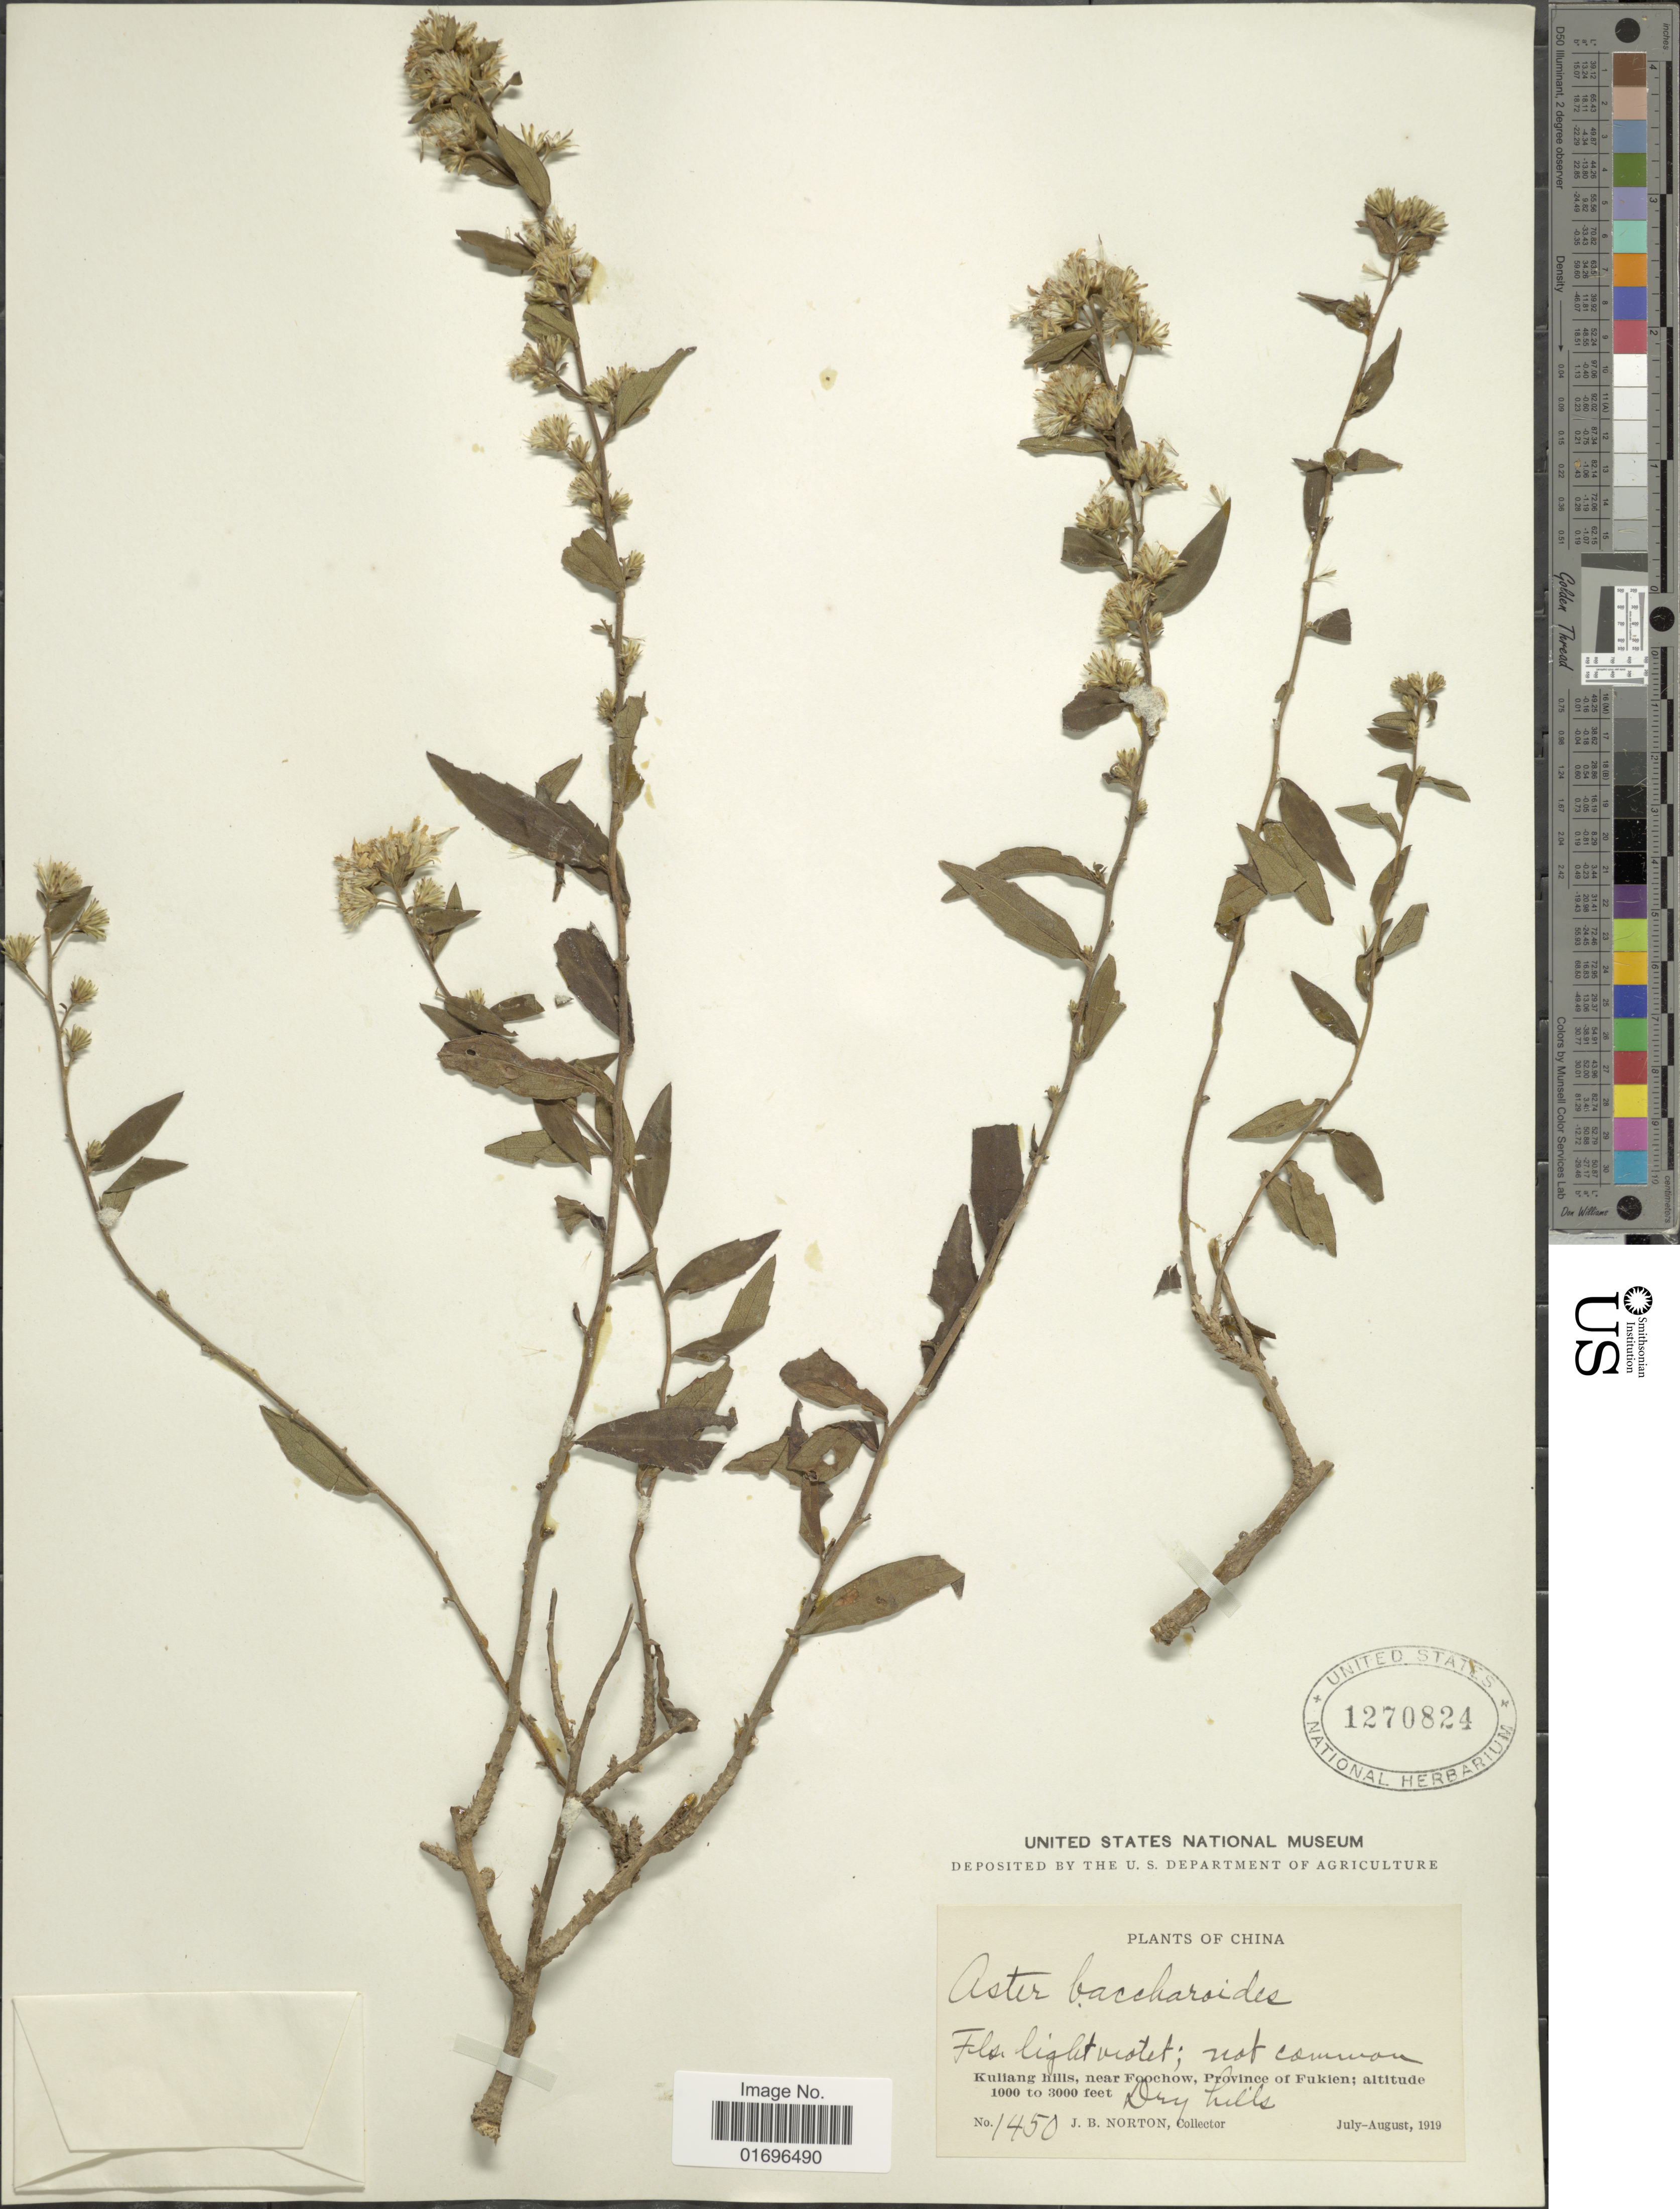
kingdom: Plantae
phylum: Tracheophyta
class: Magnoliopsida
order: Asterales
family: Asteraceae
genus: Aster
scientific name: Aster baccharoides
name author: (Benth.) Steetz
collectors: J. B. Norton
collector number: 1450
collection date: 1919-07/1919-08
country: China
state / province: Fujian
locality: Kuliang hills, near Foochow, Province of Fukien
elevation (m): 305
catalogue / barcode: US 1270824